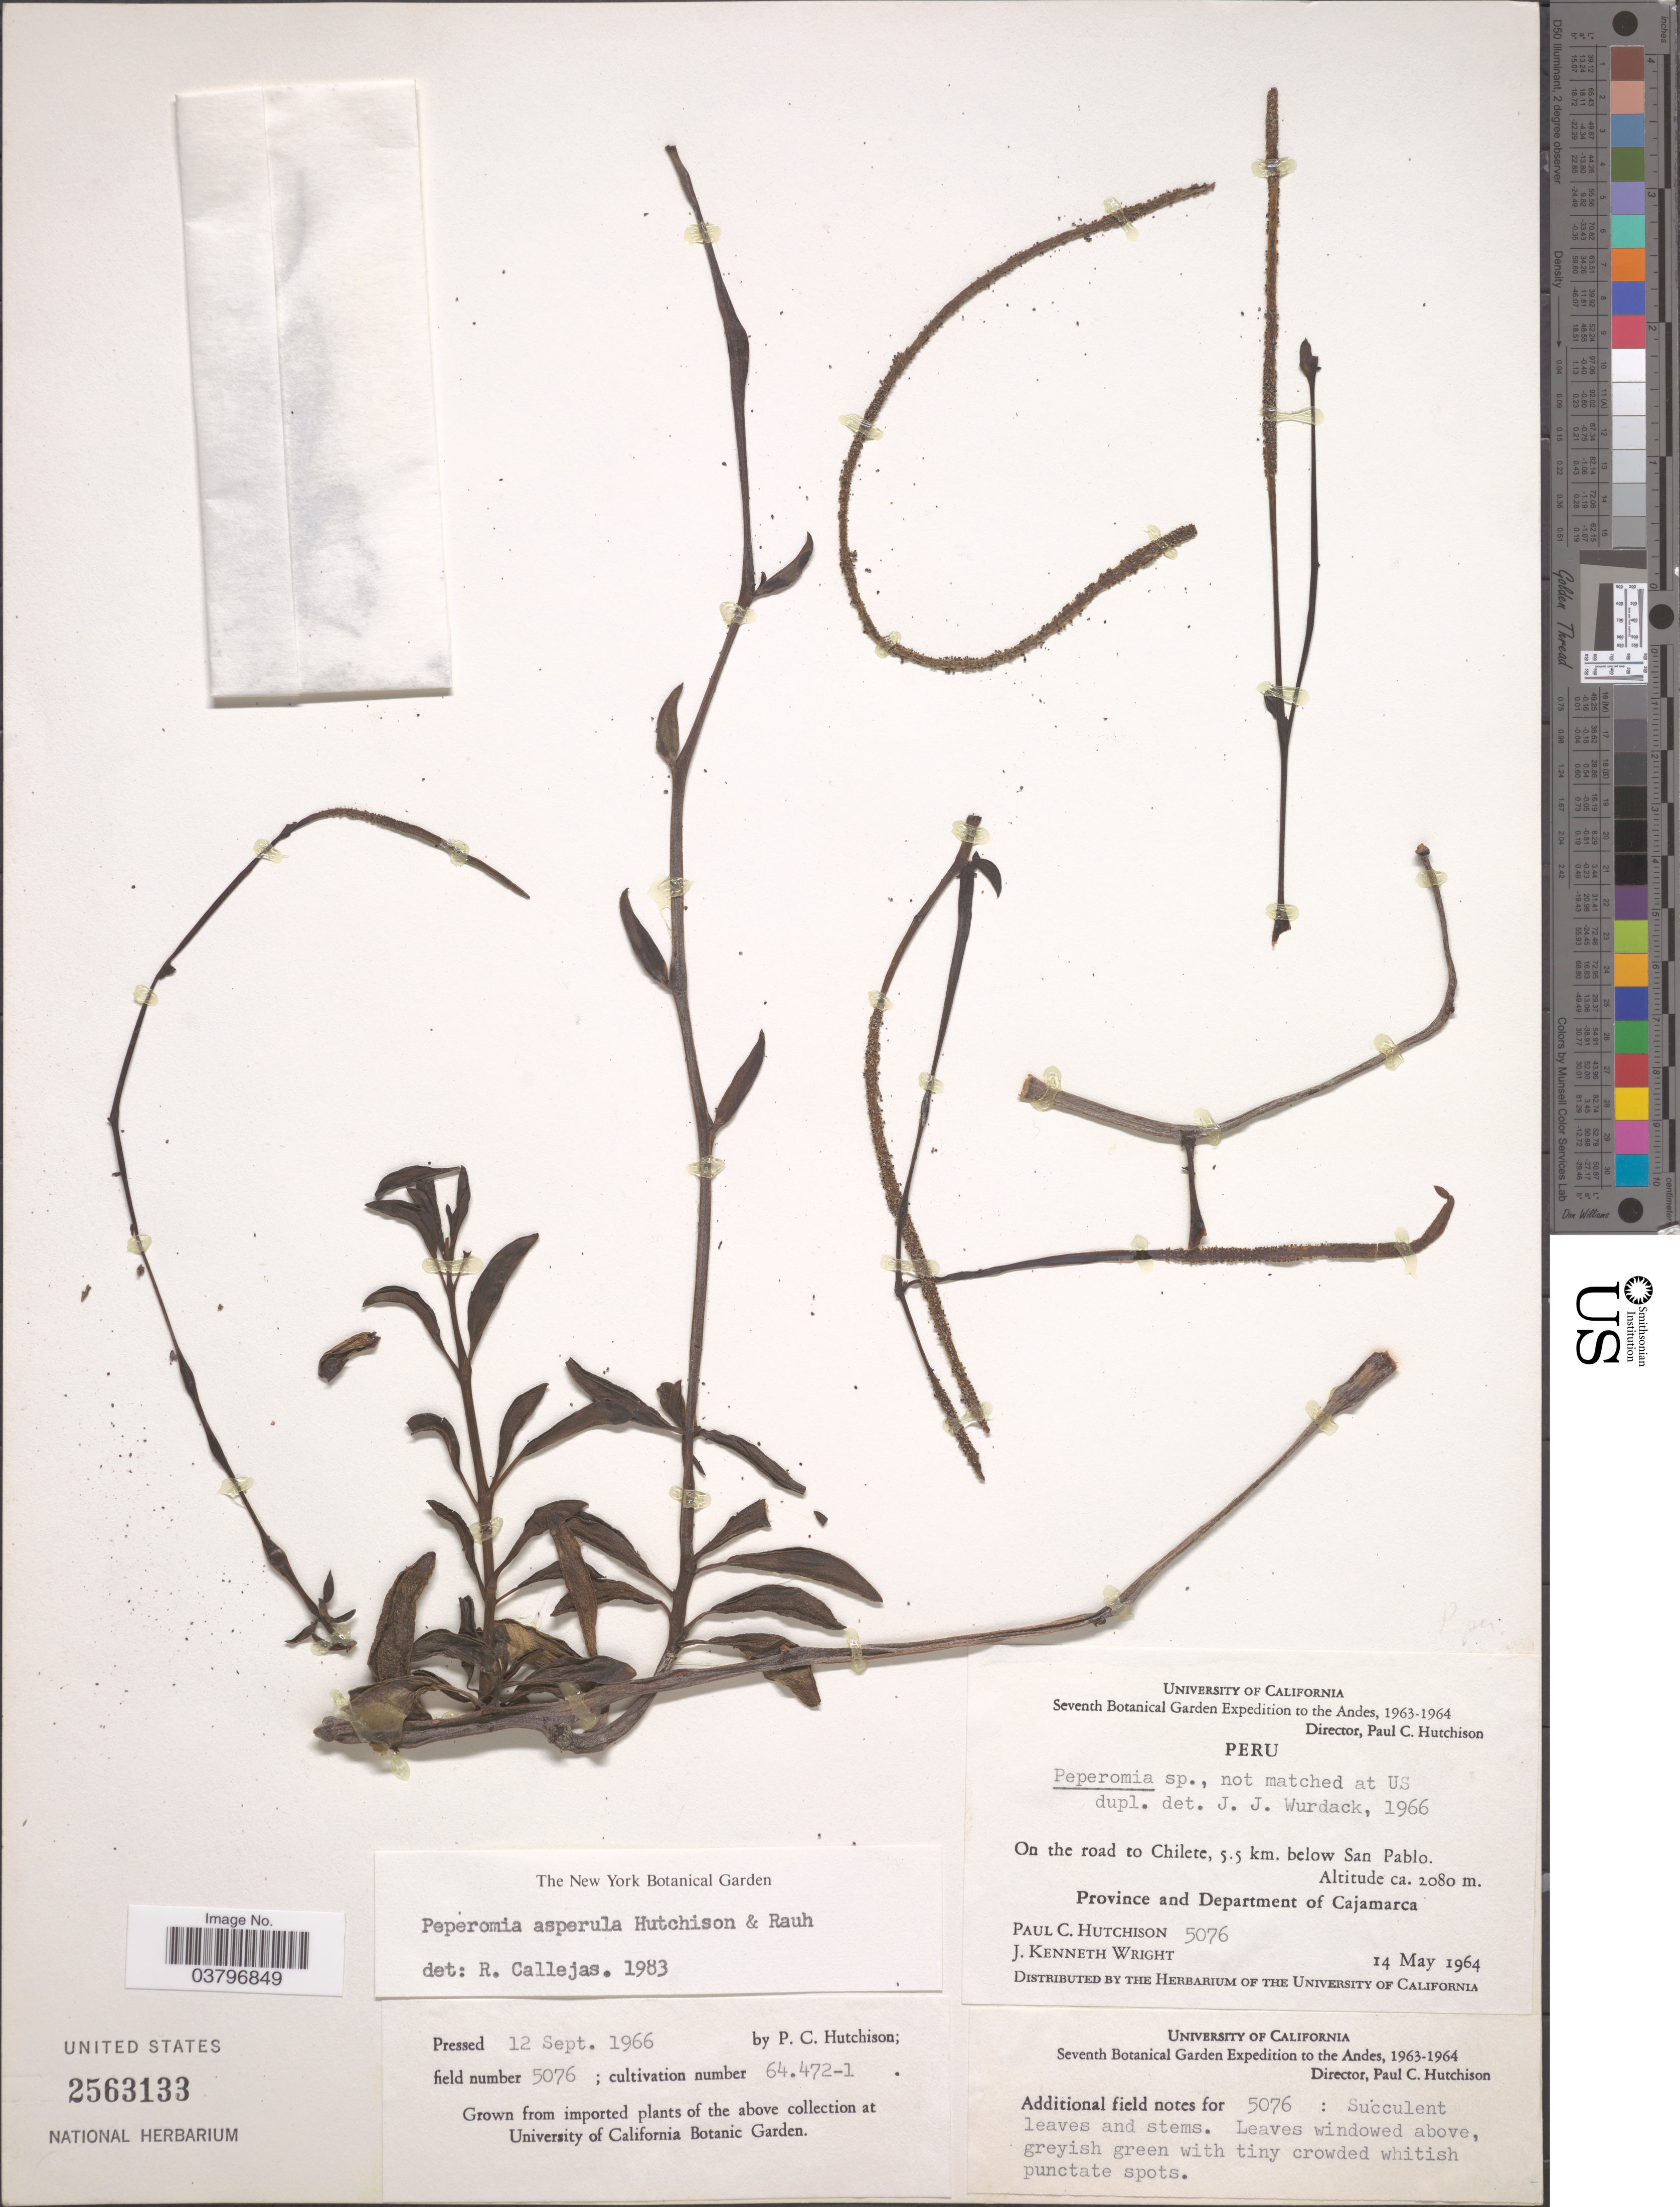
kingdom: Plantae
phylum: Tracheophyta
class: Magnoliopsida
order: Piperales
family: Piperaceae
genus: Peperomia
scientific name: Peperomia cymbifolia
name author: Pino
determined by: Pino, Guillermo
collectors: P. C. Hutchison & J. K. Wright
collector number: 5076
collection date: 1964-05-14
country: Peru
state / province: Cajamarca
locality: Andes. On the road to Chilete, 5.5 km. below San Pablo. Province and Department of Cajamarca.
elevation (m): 2080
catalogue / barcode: US 2563133